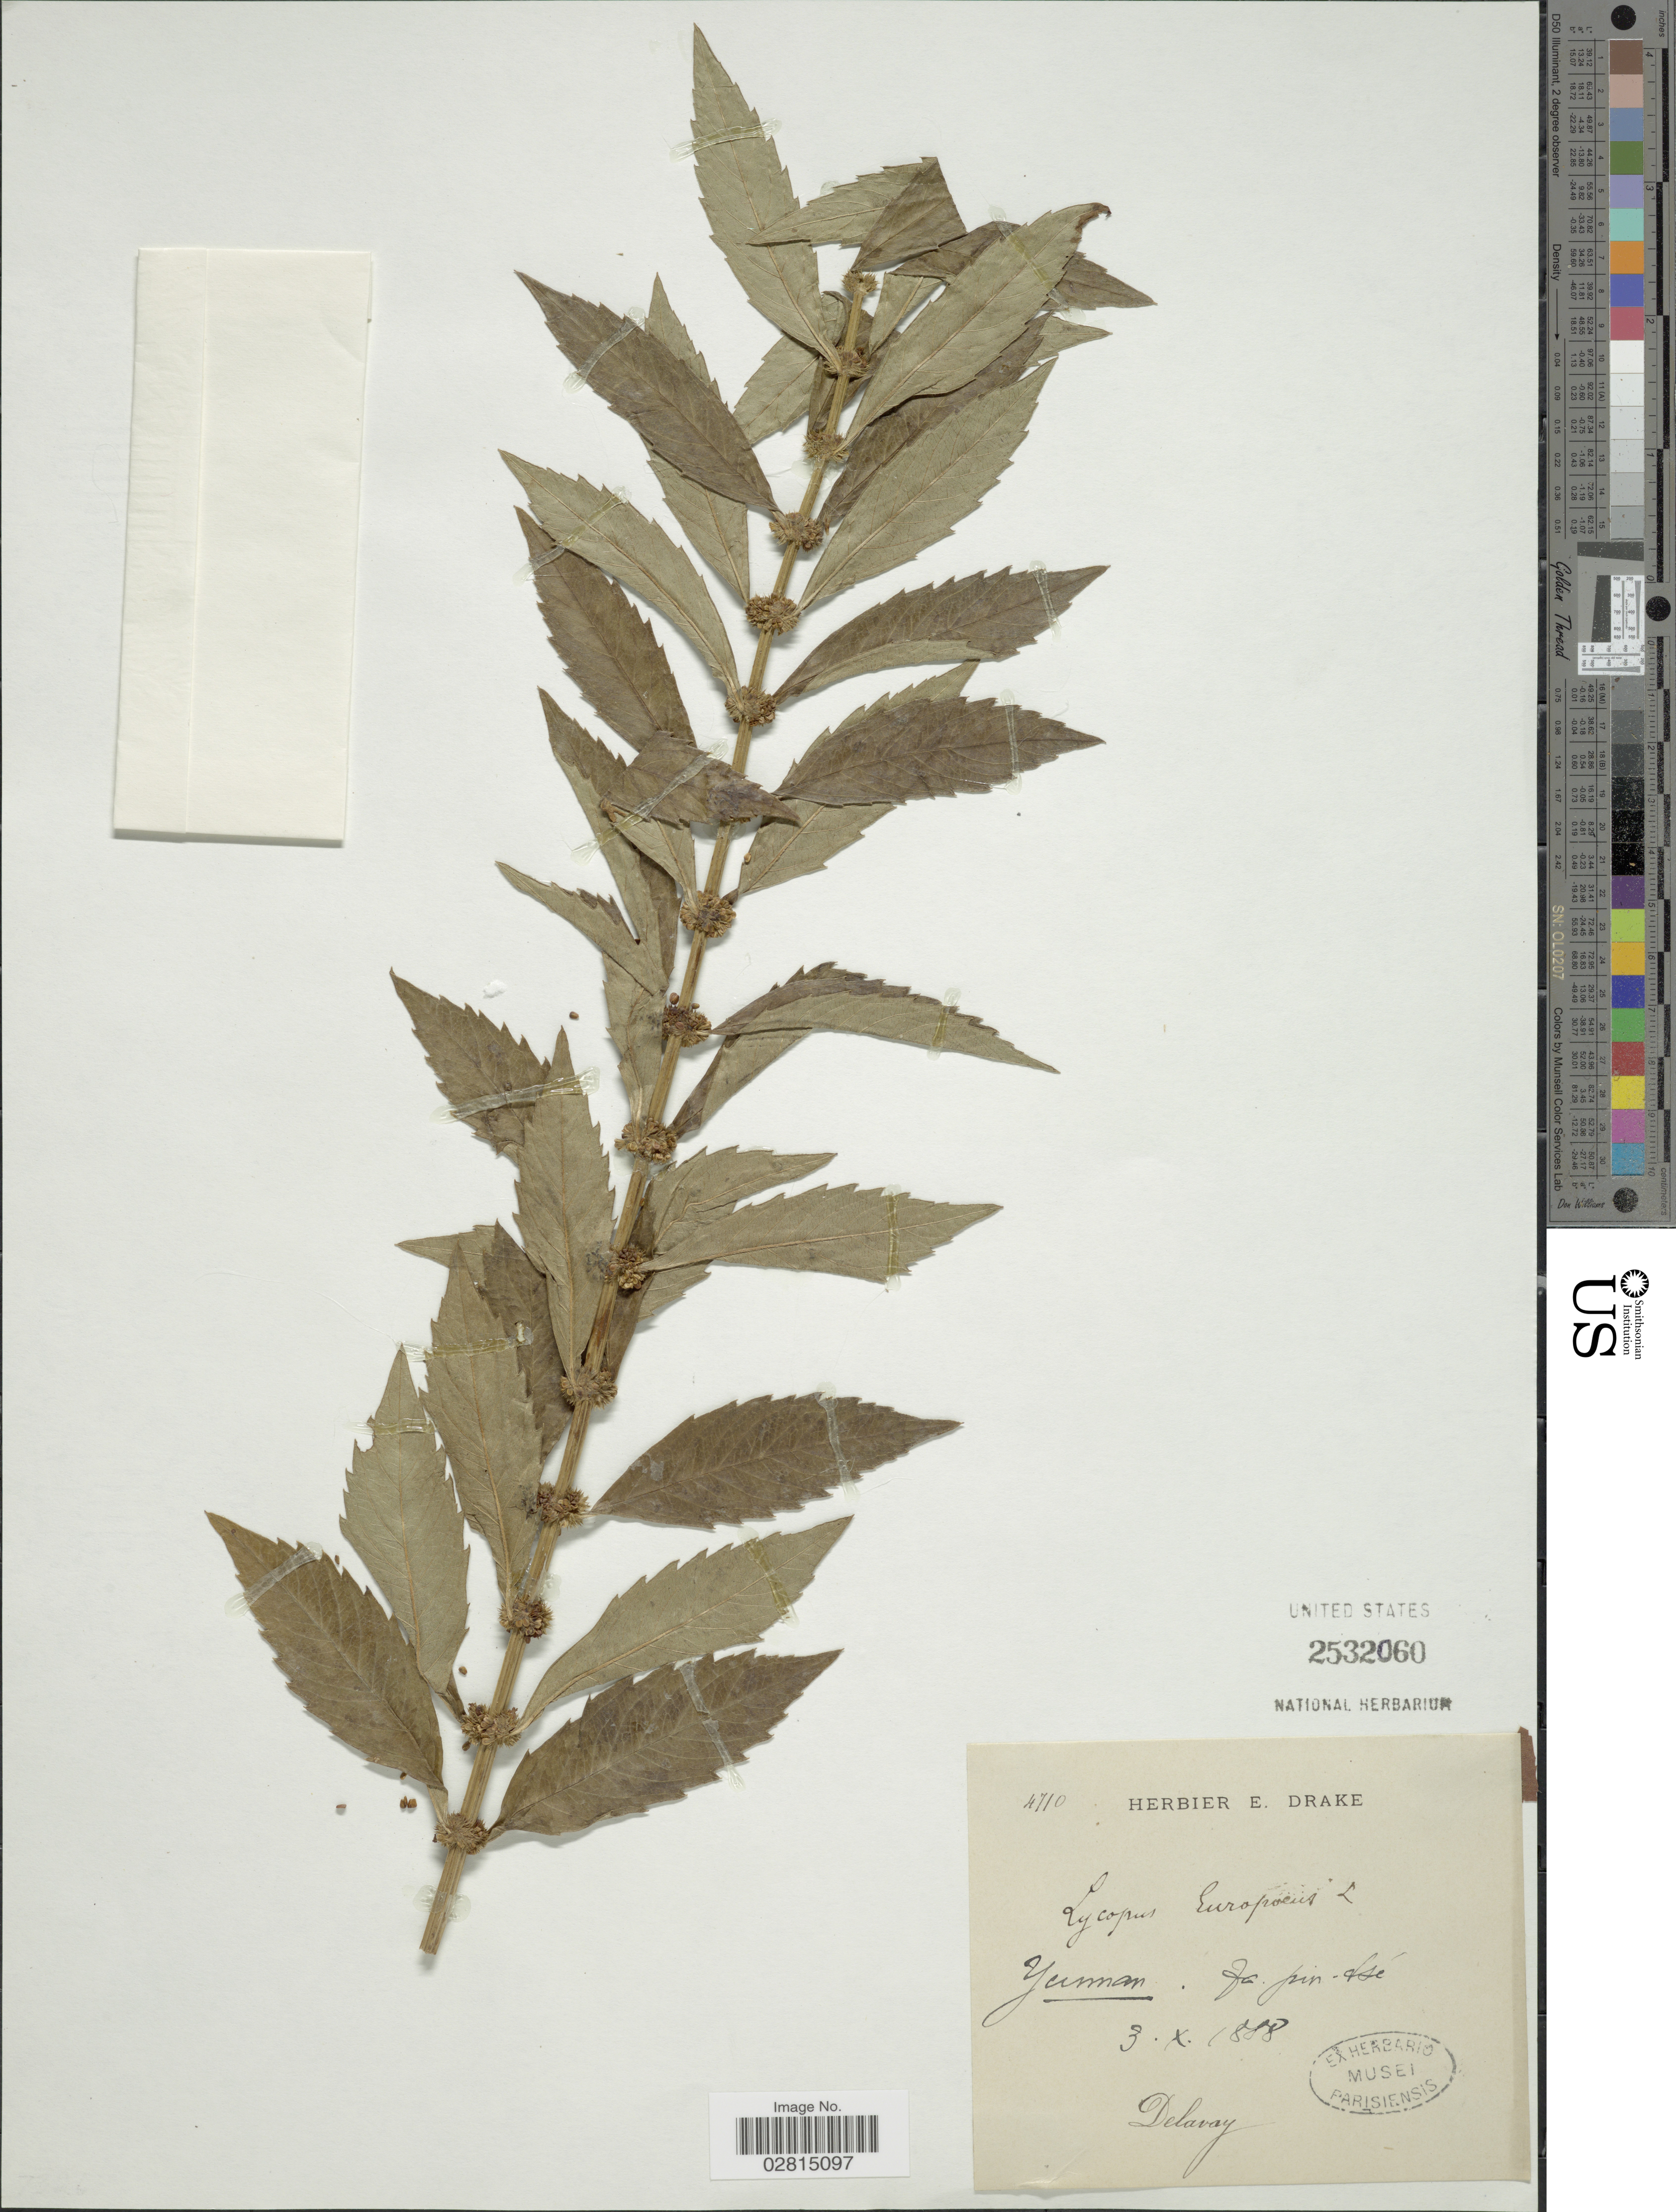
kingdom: Plantae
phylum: Tracheophyta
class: Magnoliopsida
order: Lamiales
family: Lamiaceae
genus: Lycopus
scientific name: Lycopus europaeus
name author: L.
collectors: Delavay, --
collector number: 4710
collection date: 1888-10-03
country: China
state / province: Yunnan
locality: Fa pin-tsé [interpreted]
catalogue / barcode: US 2532060